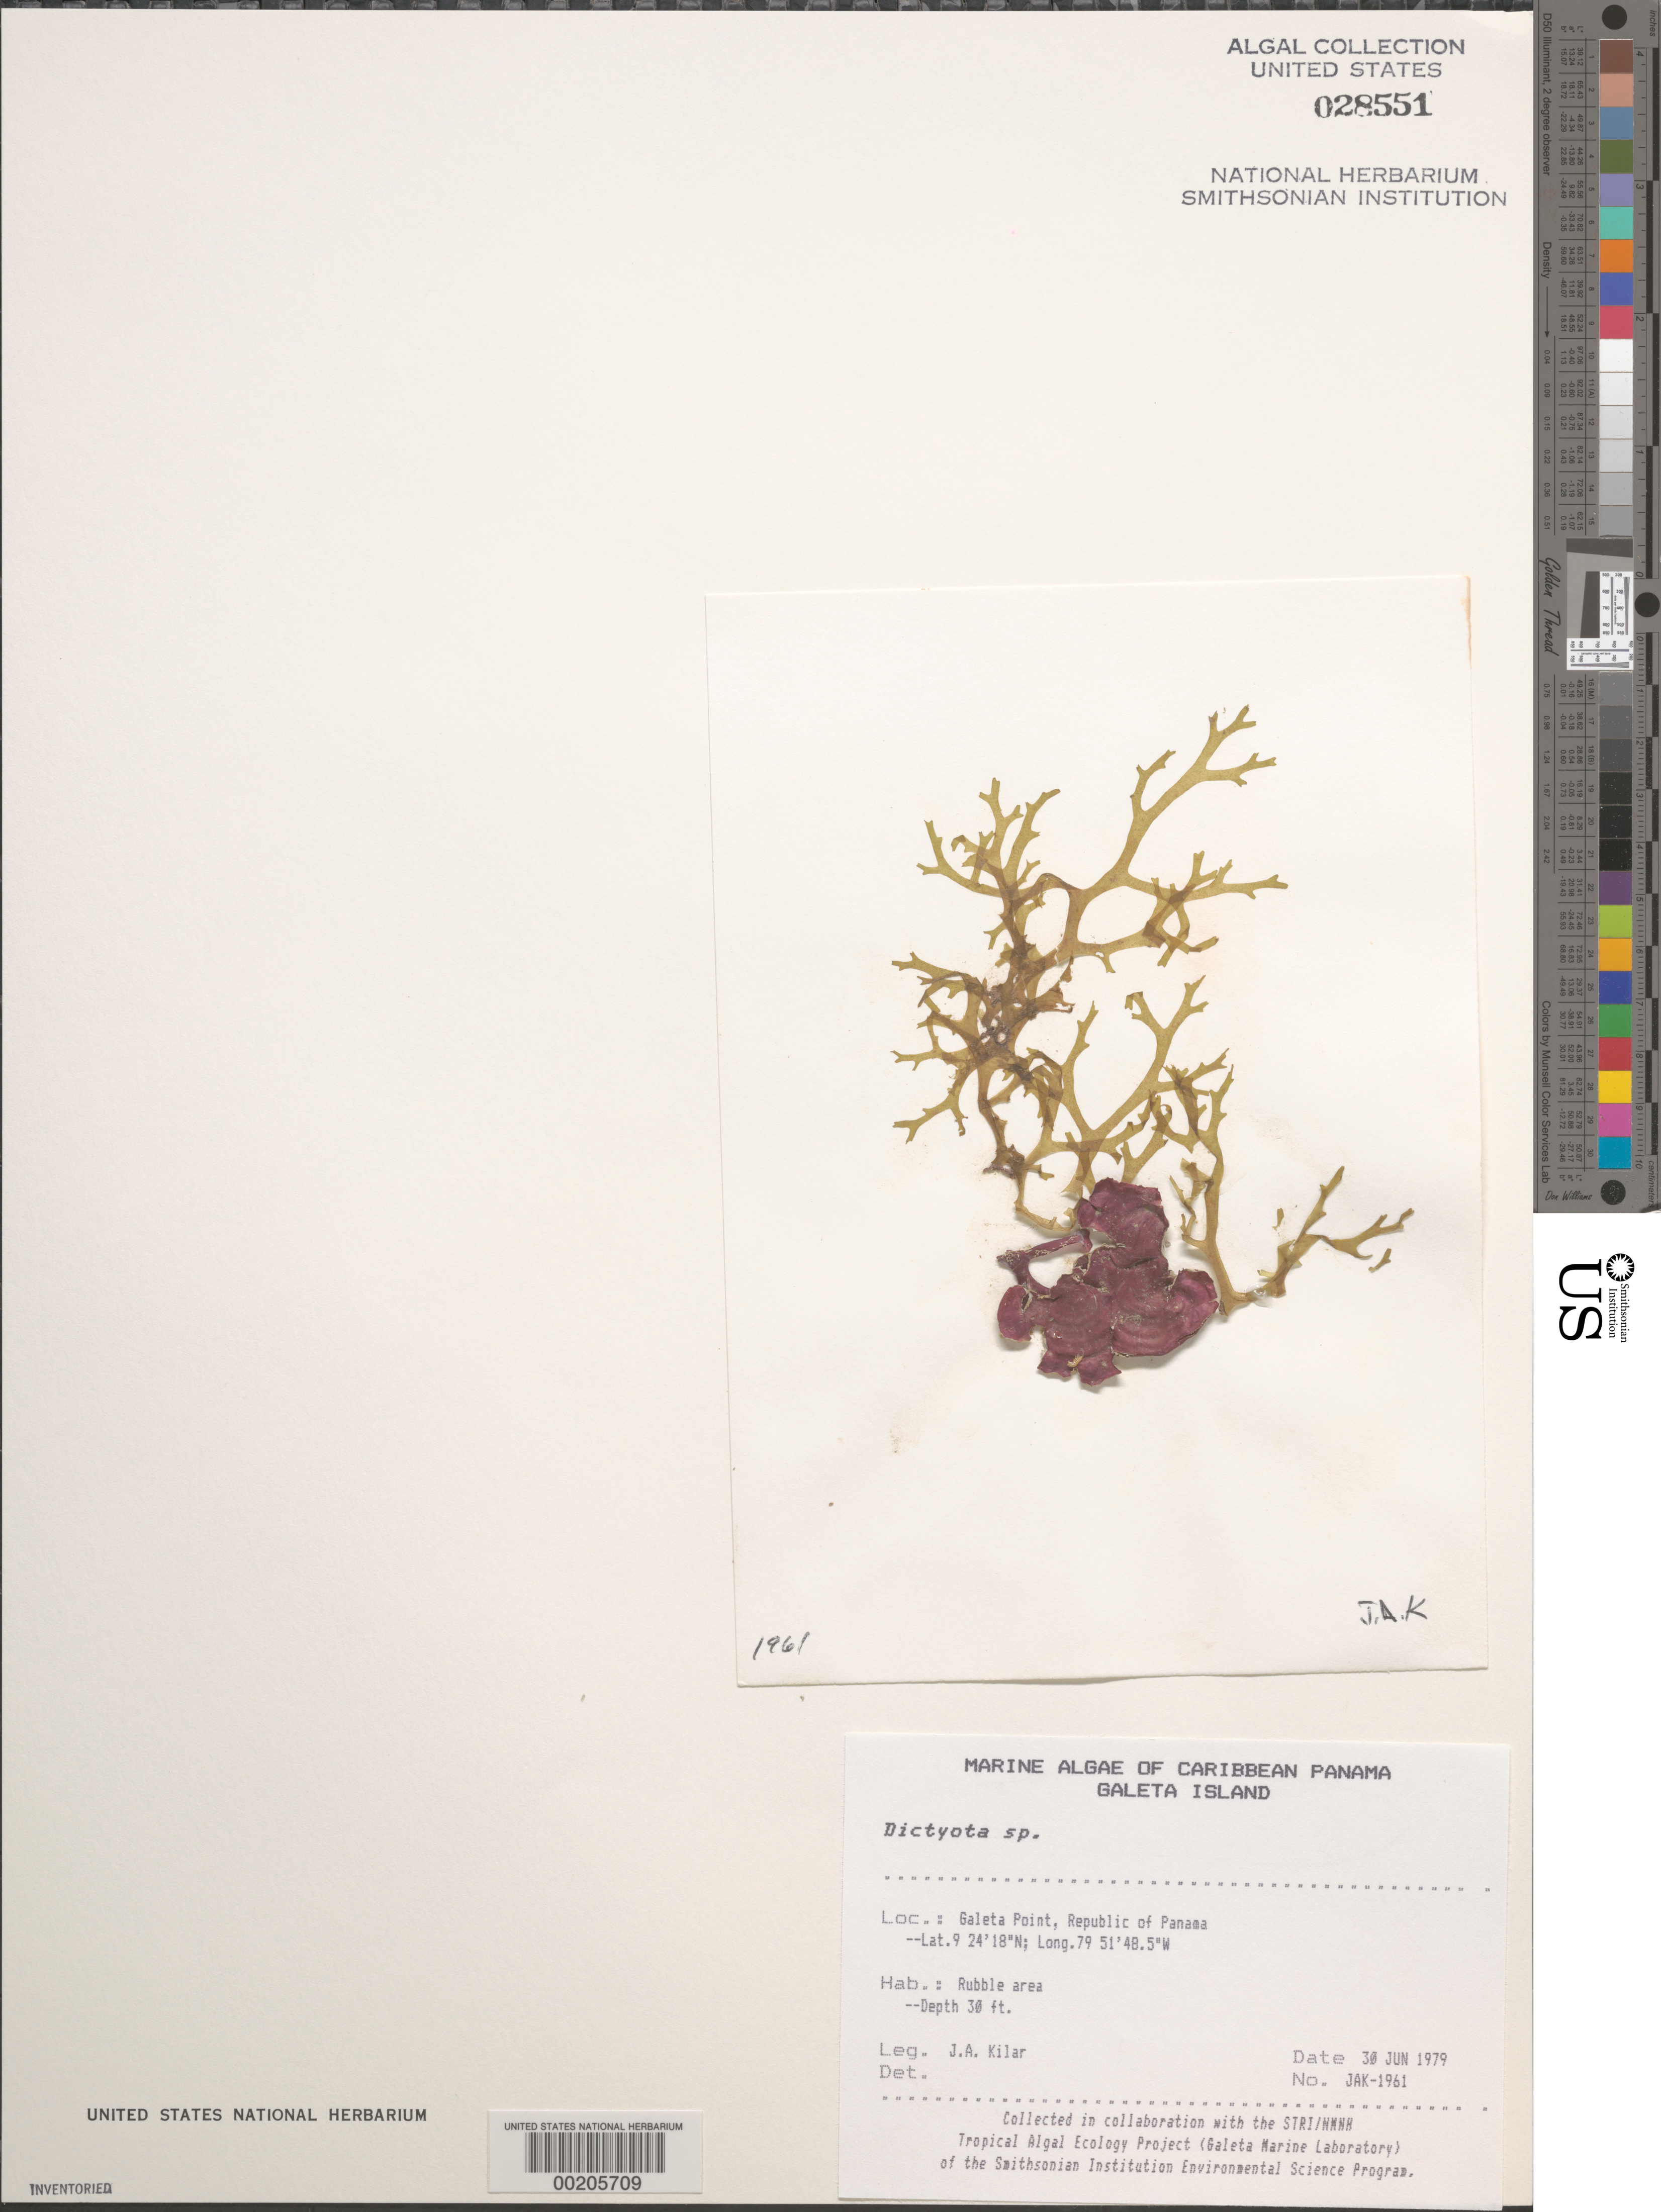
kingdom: Chromista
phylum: Ochrophyta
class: Phaeophyceae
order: Dictyotales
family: Dictyotaceae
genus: Dictyota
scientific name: Dictyota sp.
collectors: J. A. Kilar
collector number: JAK-1961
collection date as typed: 30 Jun 1979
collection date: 1979-06-30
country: Panama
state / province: Colón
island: Galeta Island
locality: Galeta Point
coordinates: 9 24' 18" N, 79 51' 48.5" W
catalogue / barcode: US 28551